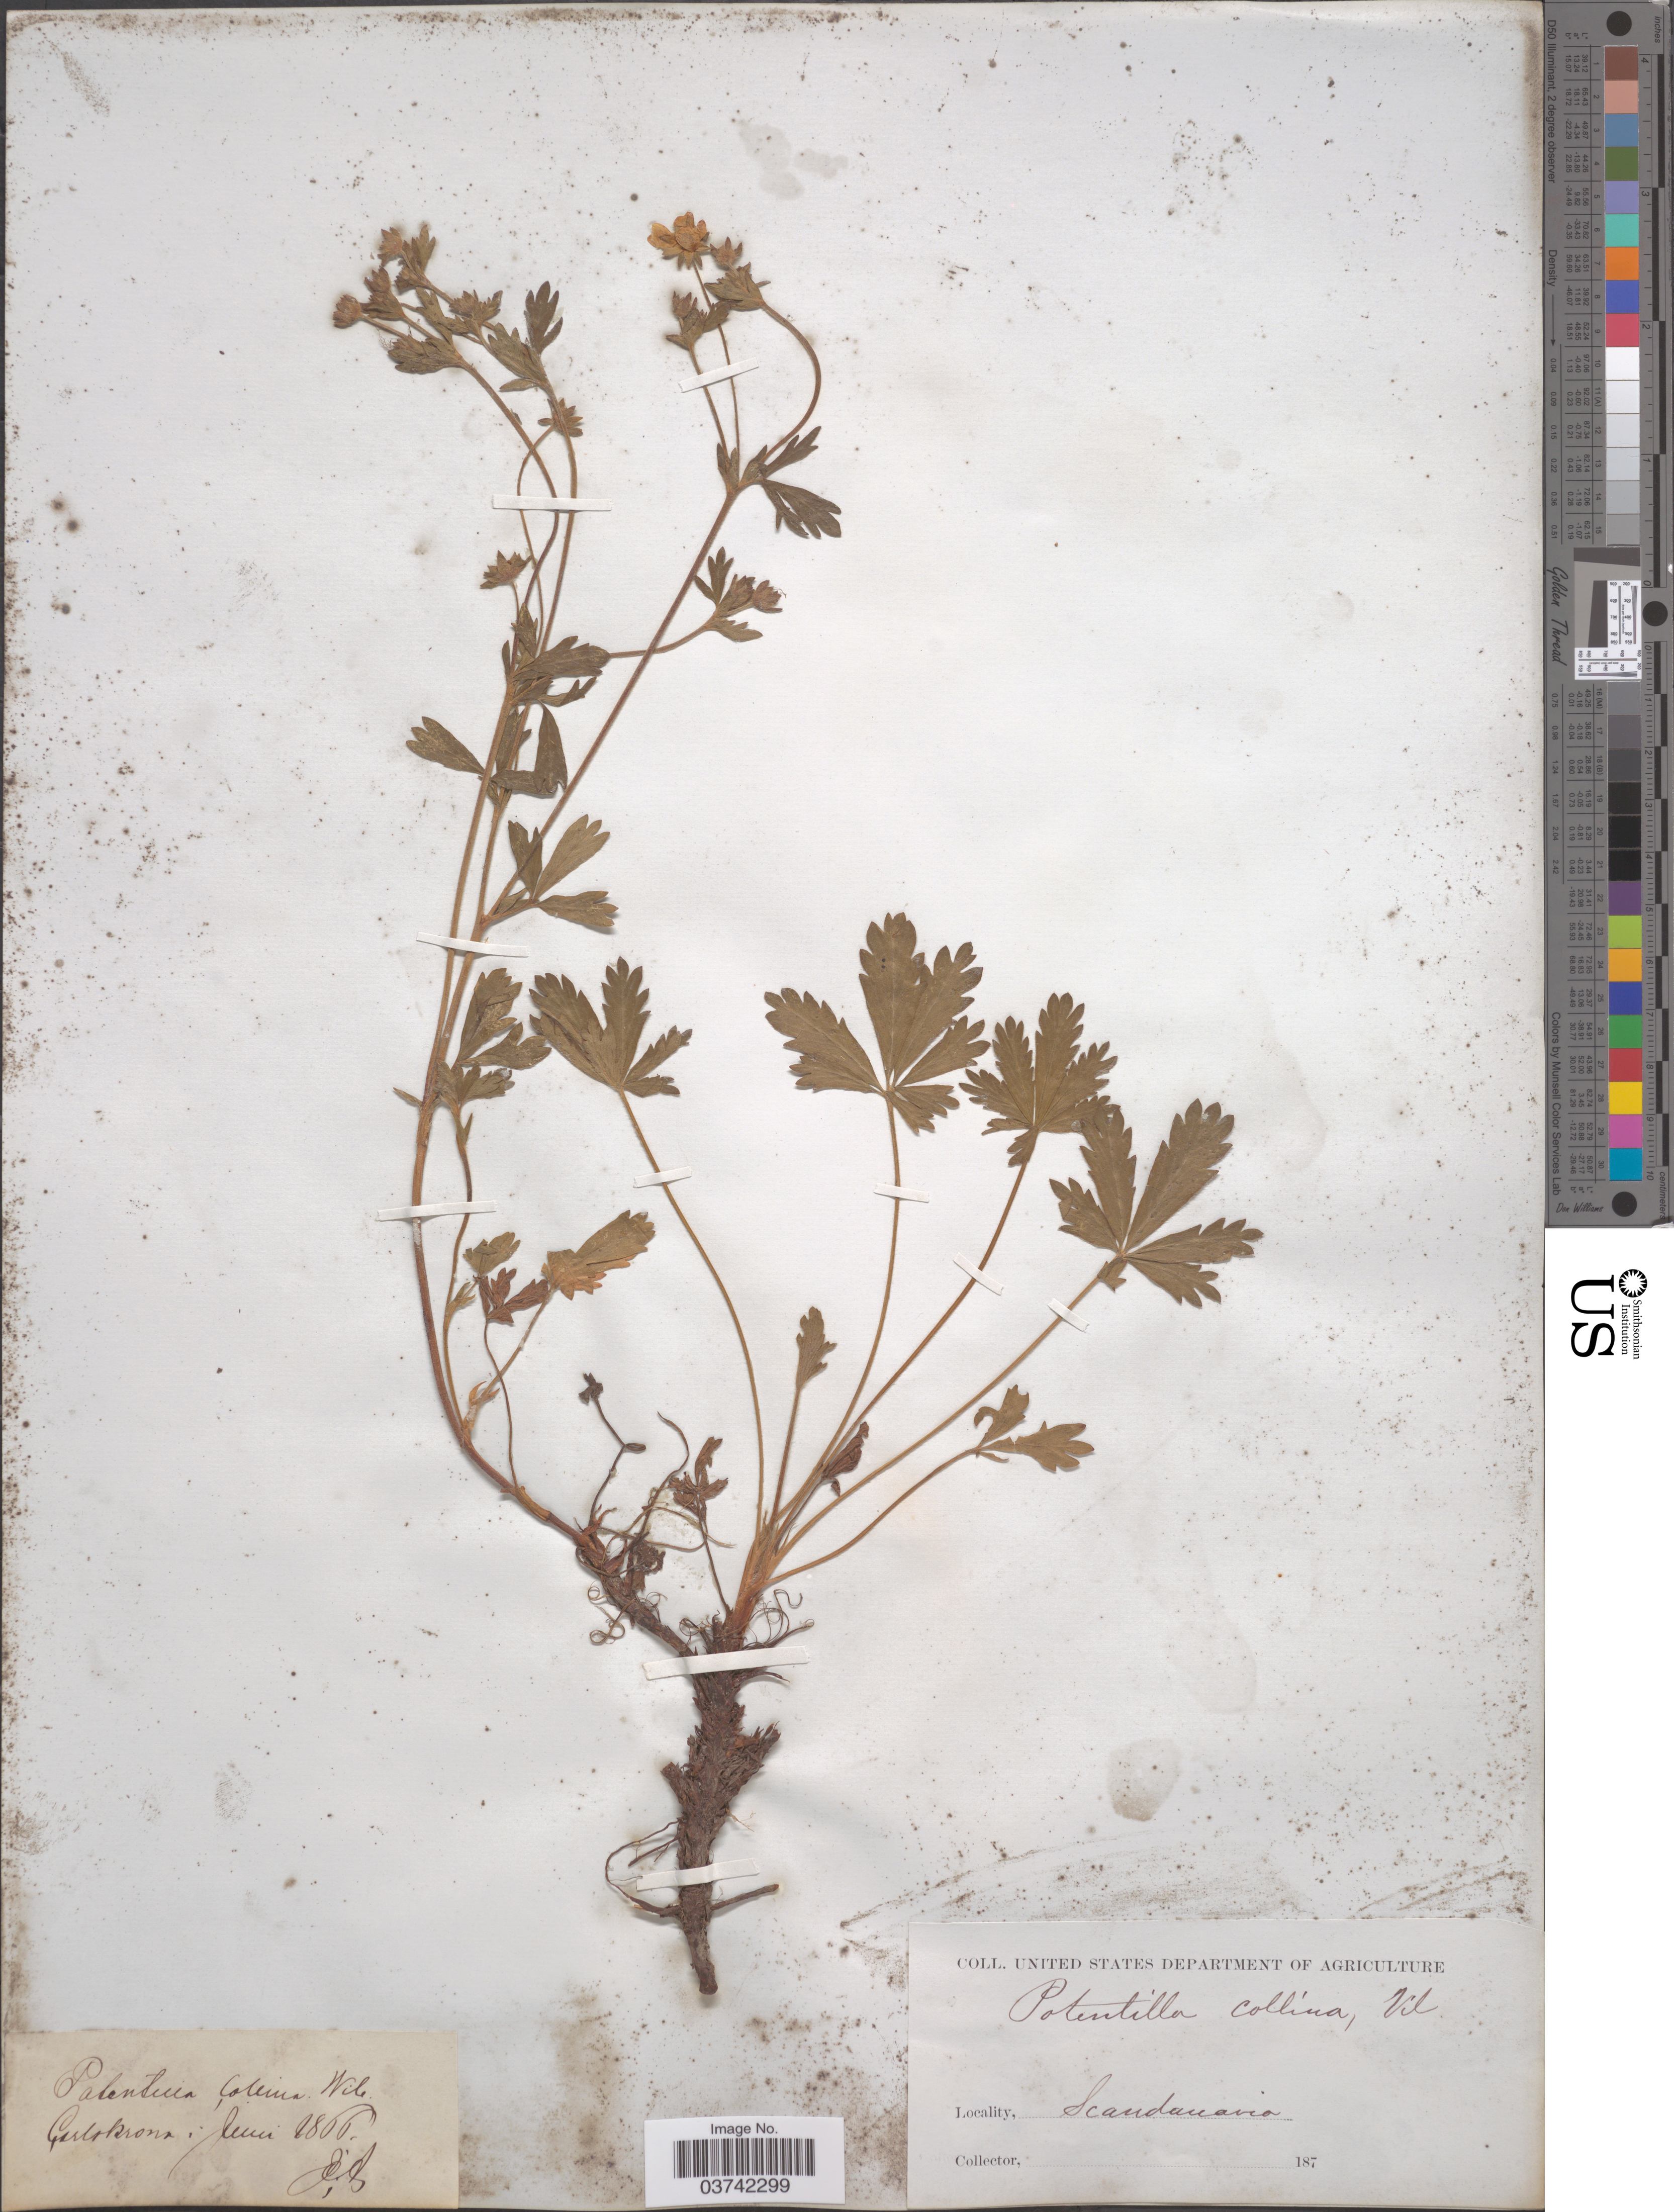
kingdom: Plantae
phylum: Tracheophyta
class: Magnoliopsida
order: Rosales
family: Rosaceae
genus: Potentilla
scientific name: Potentilla collina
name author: Wibel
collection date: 1866-06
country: Sweden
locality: Scandanavia. Carlskrona.